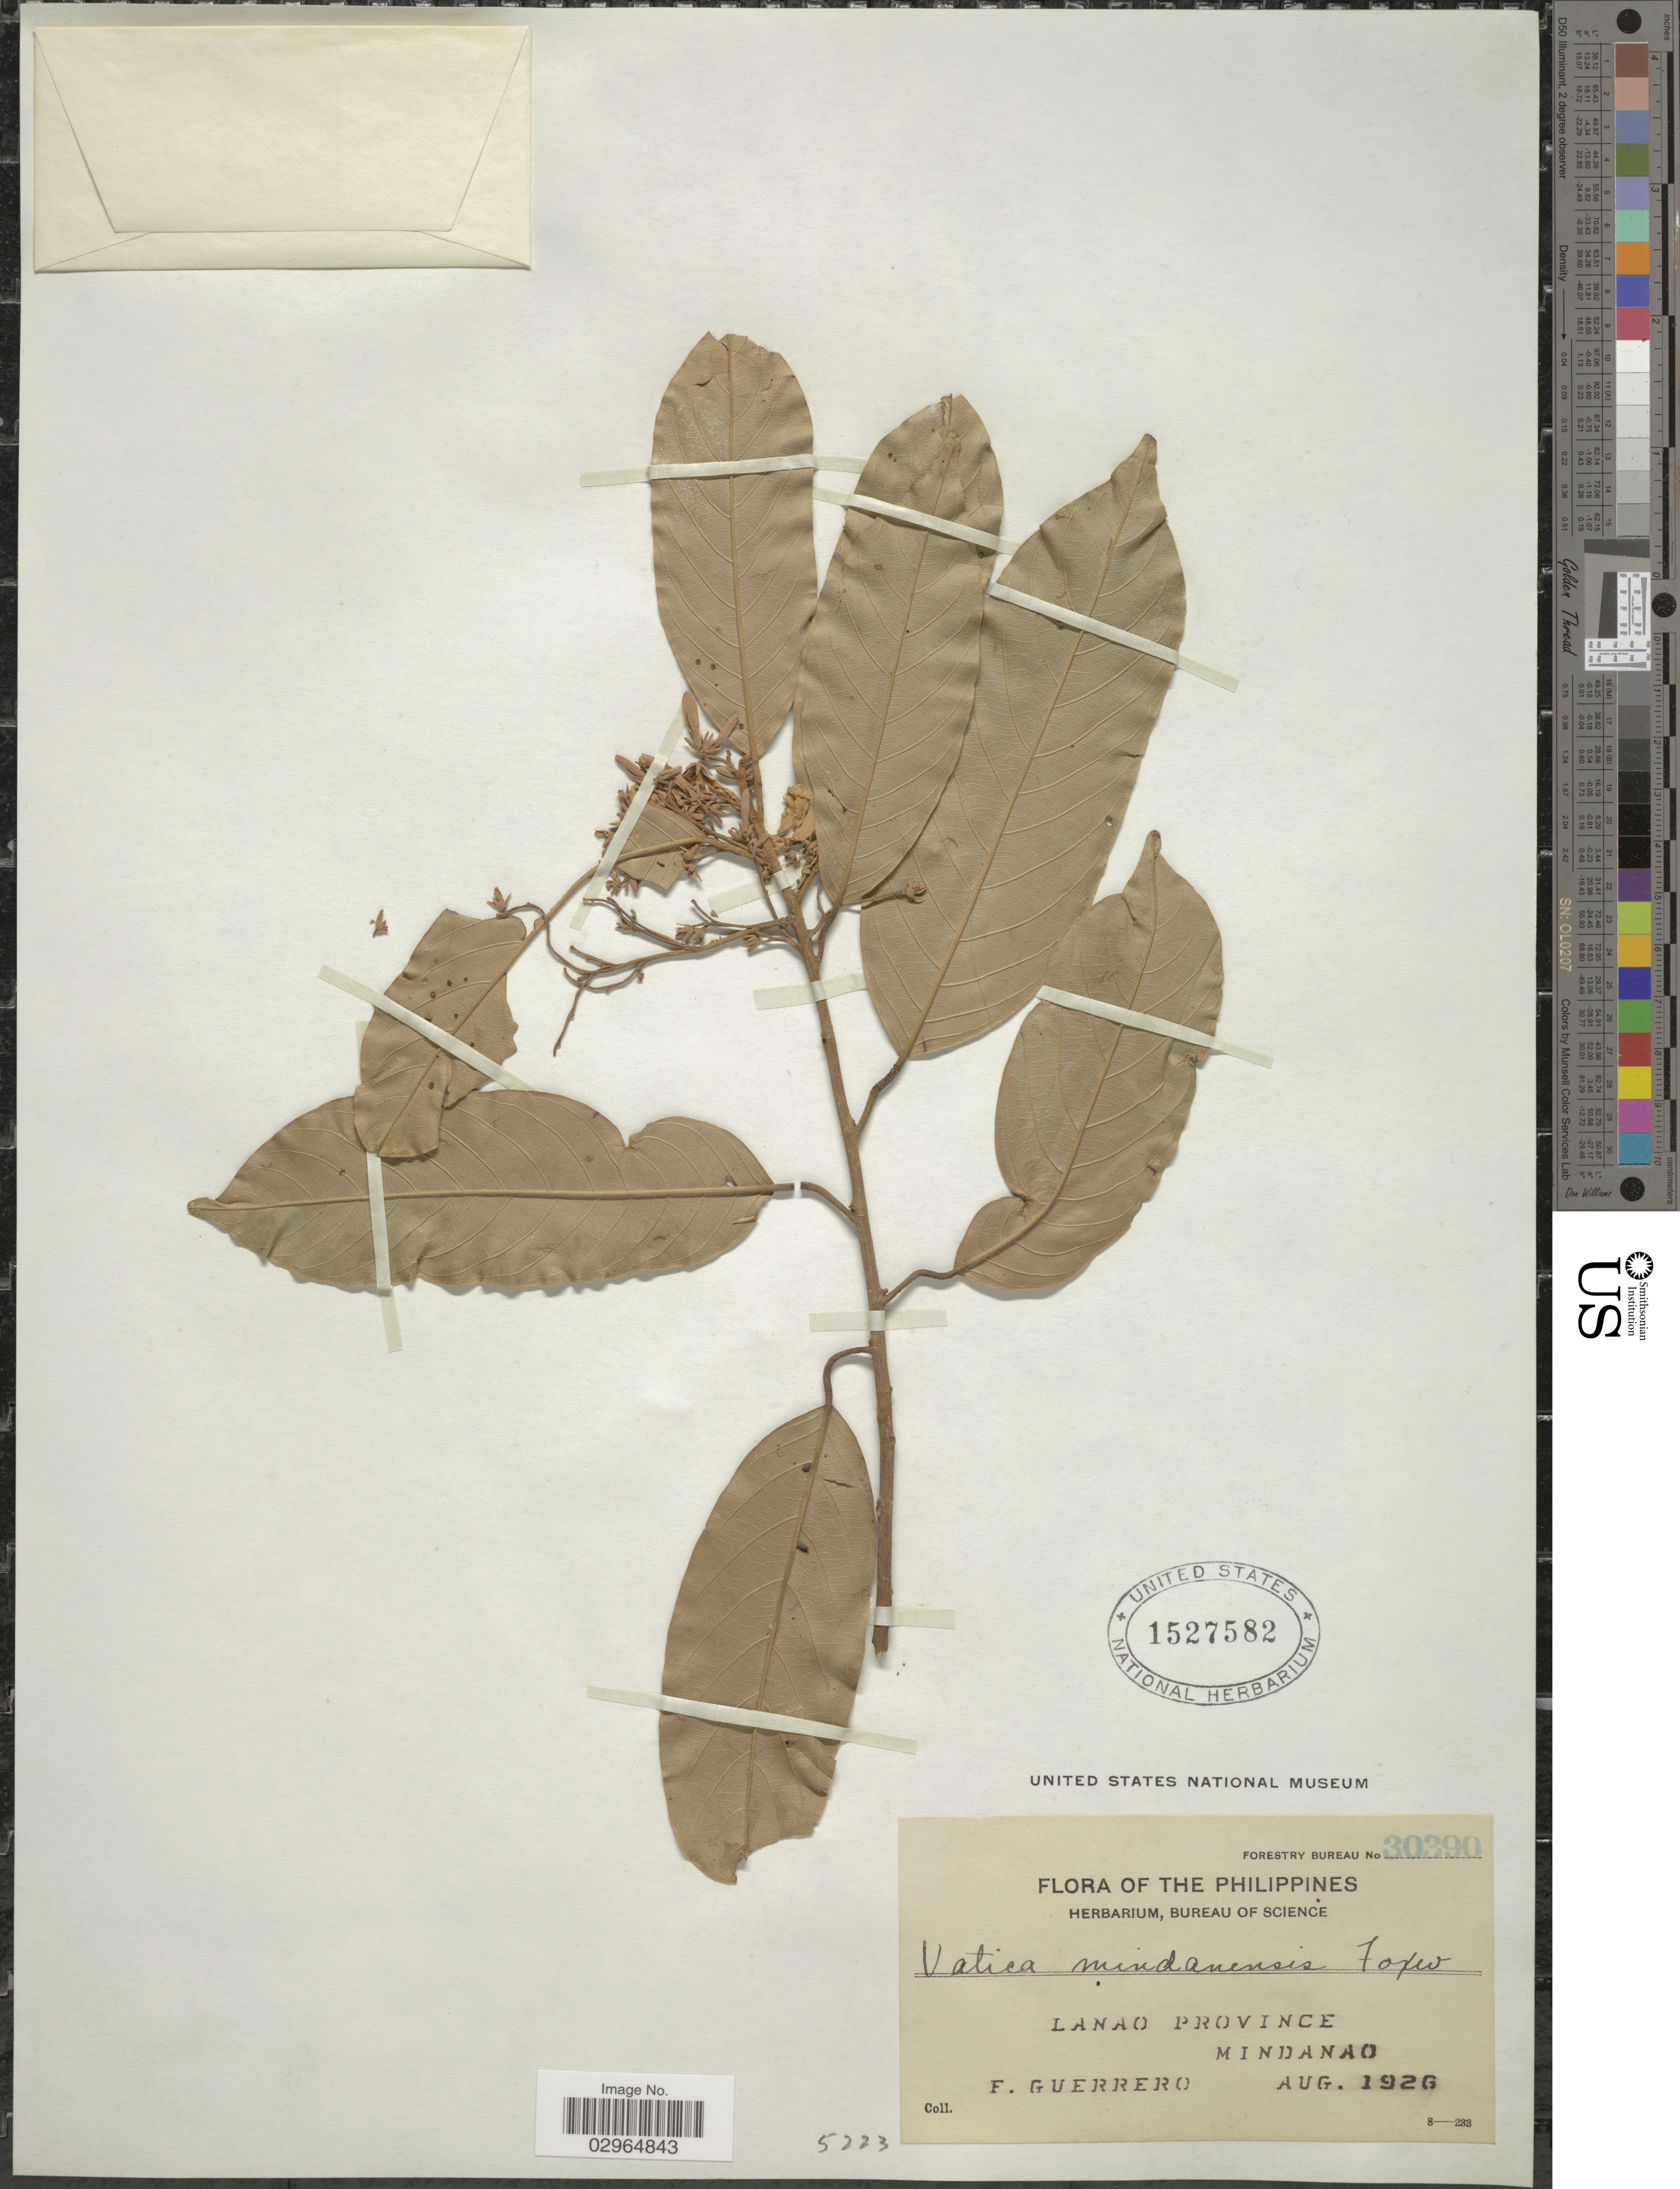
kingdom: Plantae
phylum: Tracheophyta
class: Magnoliopsida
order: Malvales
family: Dipterocarpaceae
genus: Vatica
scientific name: Vatica mindanensis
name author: Foxw. in Elmer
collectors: F. Guerrero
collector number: Forestry Bureau 30390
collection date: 1926-08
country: Philippines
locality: Lanao Province. Mindanao.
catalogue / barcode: US 1527582